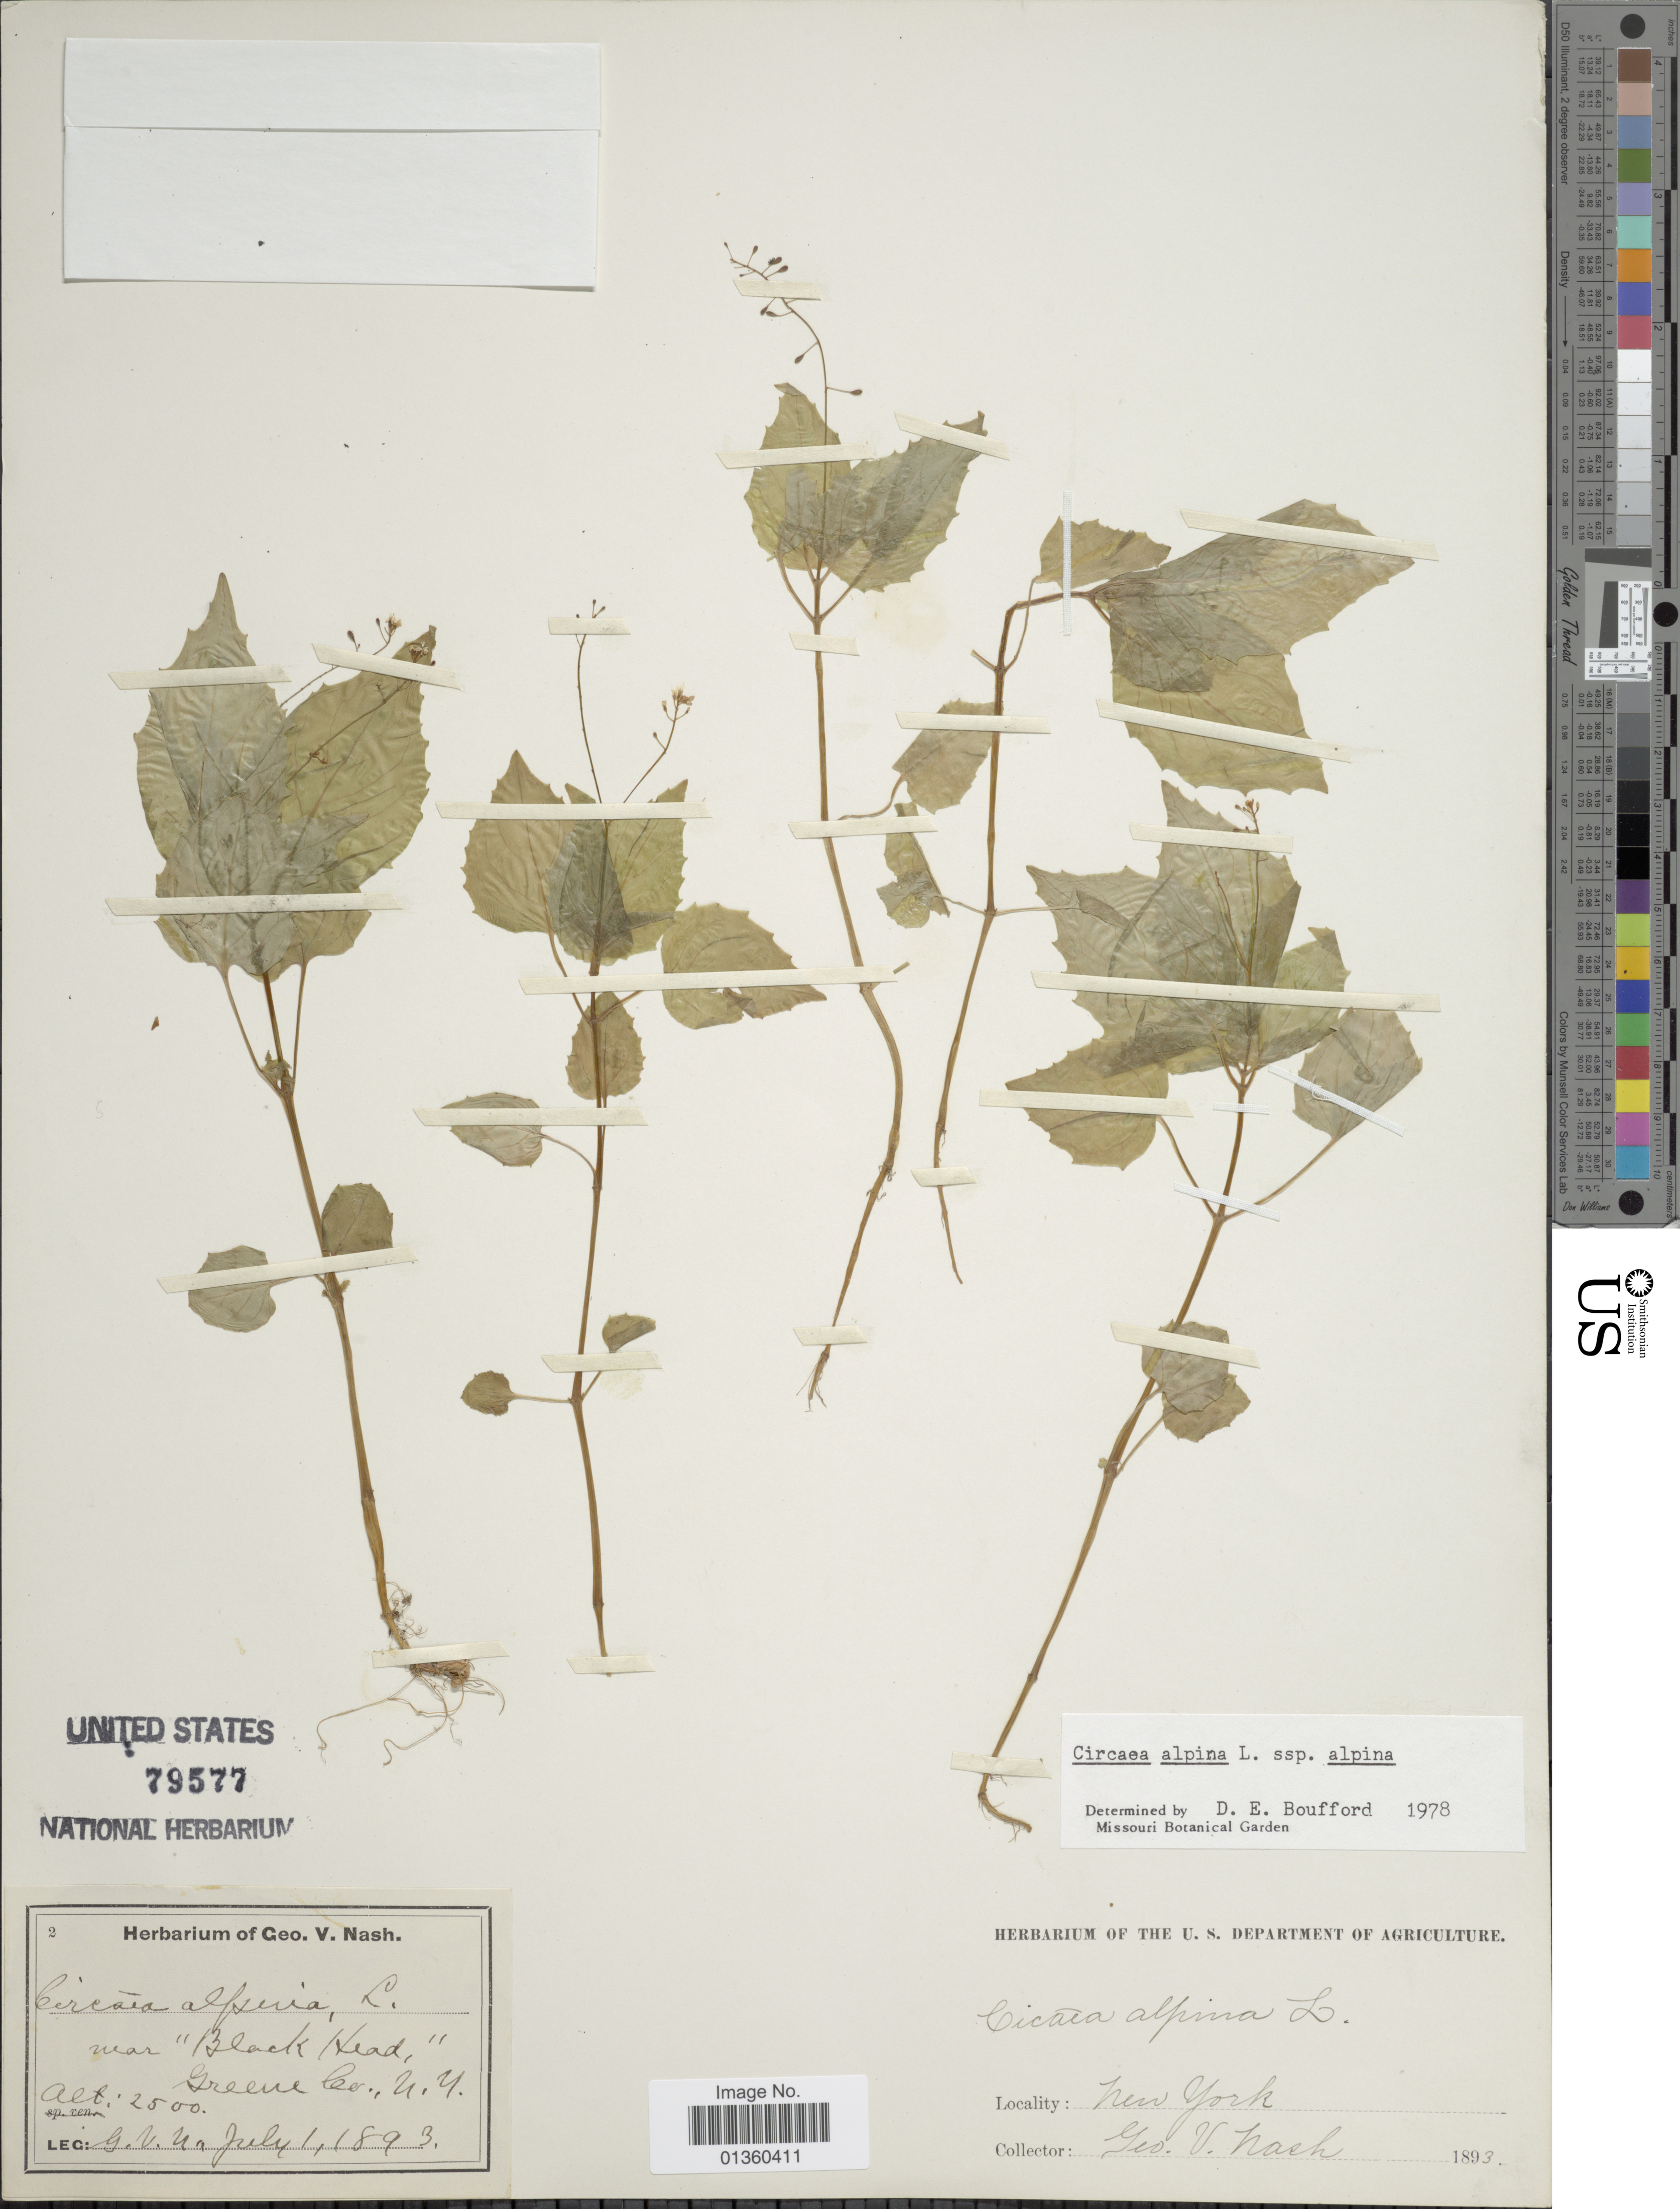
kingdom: Plantae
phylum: Tracheophyta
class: Magnoliopsida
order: Myrtales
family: Onagraceae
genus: Circaea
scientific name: Circaea alpina subsp. alpina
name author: L.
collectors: G. V. Nash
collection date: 1893-07-01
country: United States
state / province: New York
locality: Near "Black Head", Greene Co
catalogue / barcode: US 79577